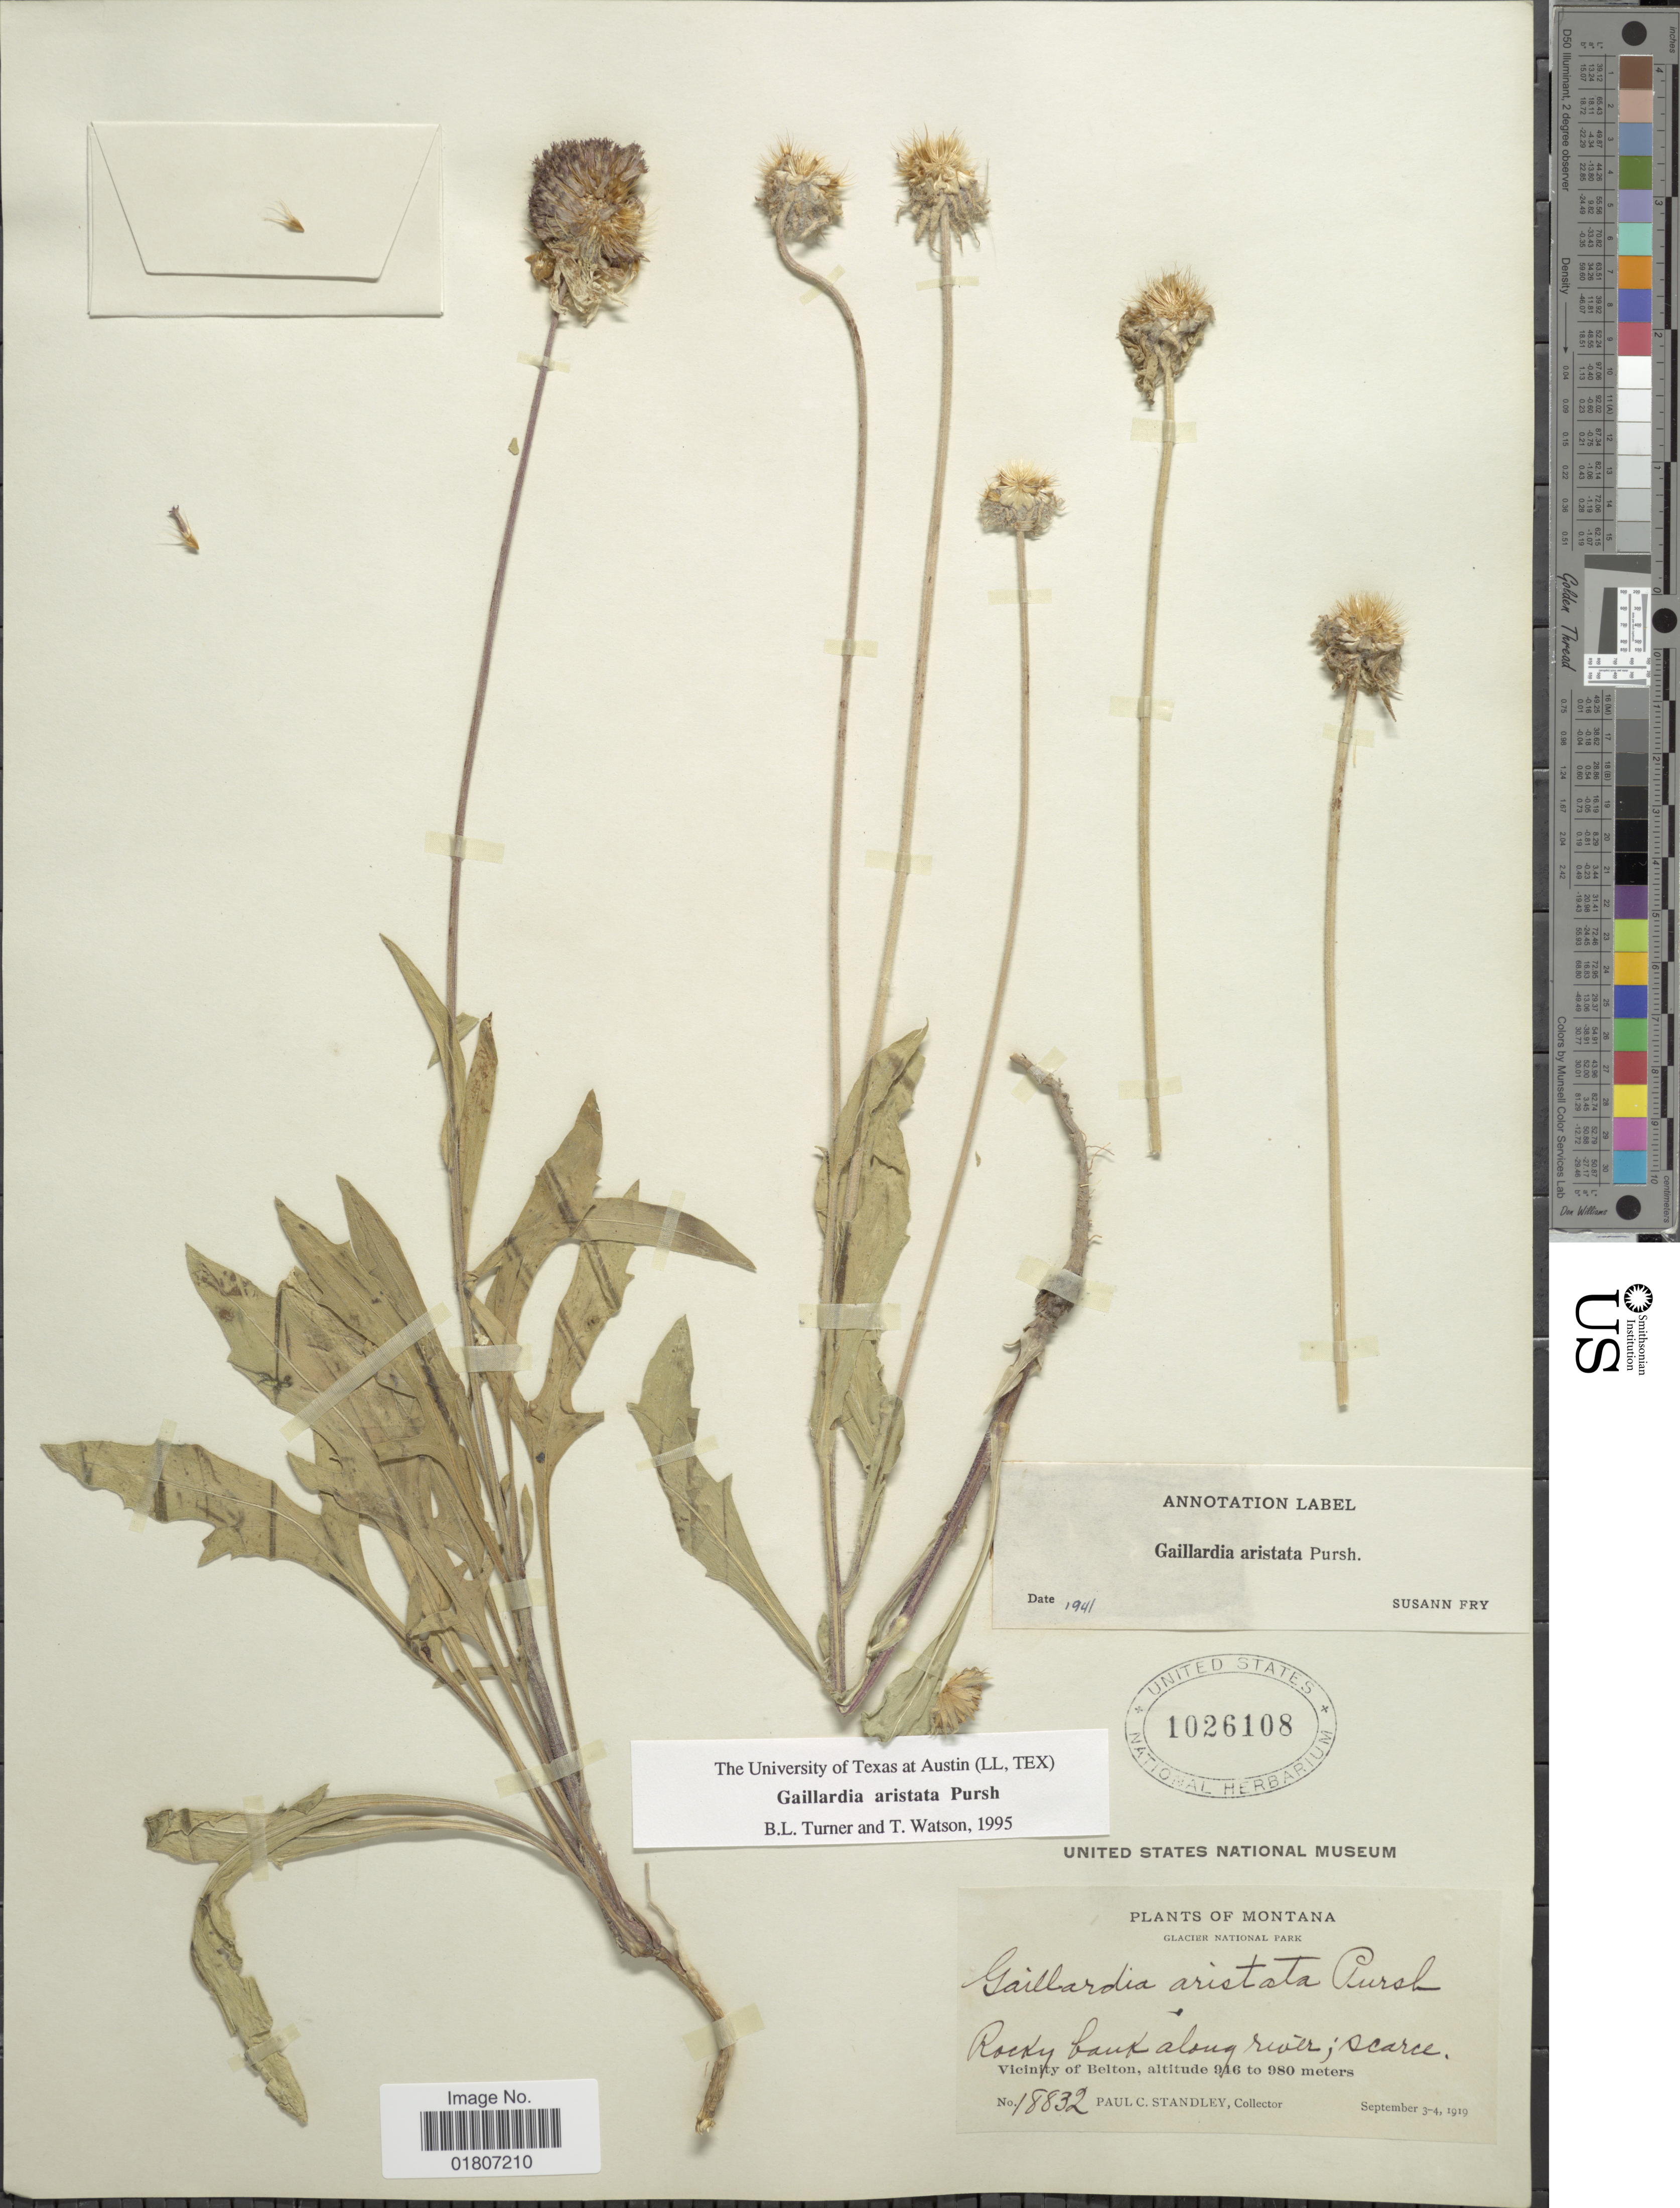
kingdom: Plantae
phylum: Tracheophyta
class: Magnoliopsida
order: Asterales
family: Asteraceae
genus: Gaillardia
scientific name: Gaillardia aristata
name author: Pursh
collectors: P. C. Standley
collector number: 18832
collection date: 1919-09-03/1919-09-04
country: United States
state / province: Montana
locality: Glacier National Park. Vicinity of Belton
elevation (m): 946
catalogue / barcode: US 1026108